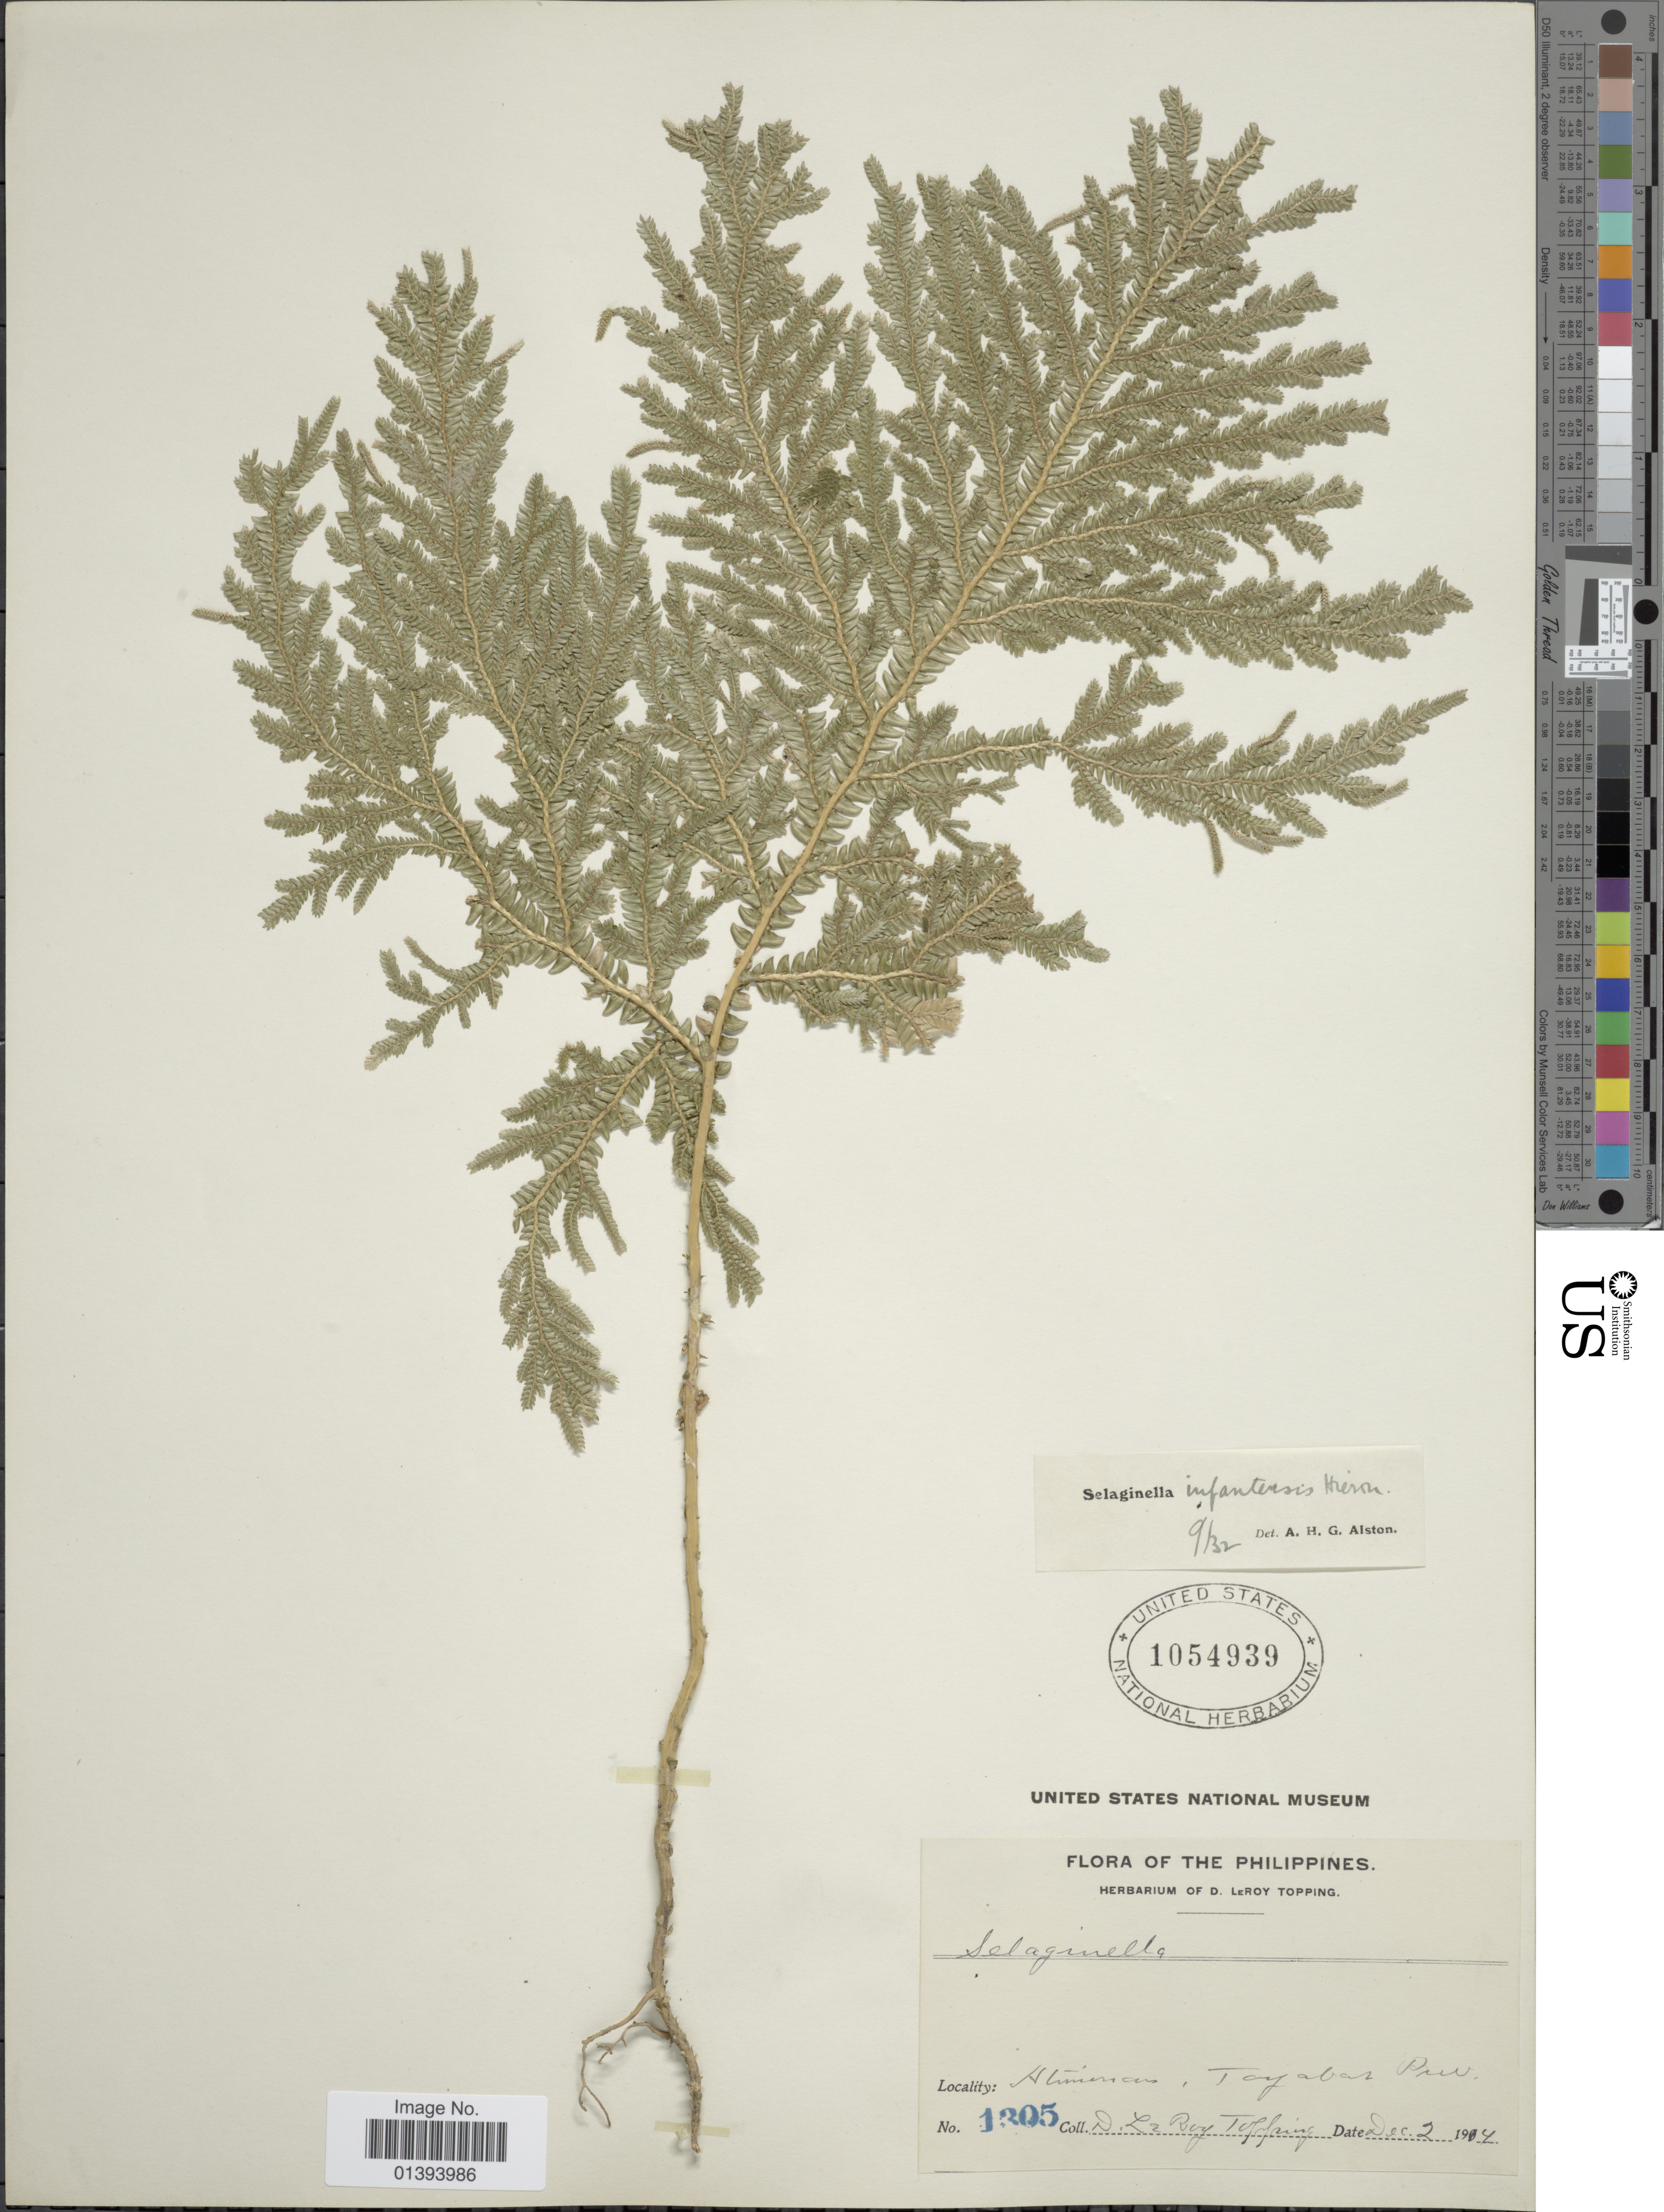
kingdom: Plantae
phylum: Tracheophyta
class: Lycopodiopsida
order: Selaginellales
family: Selaginellaceae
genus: Selaginella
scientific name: Selaginella halconensis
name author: Hieron.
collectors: D. L. Topping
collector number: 1305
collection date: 1904-12-02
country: Philippines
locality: Atimonan Tayabas prov.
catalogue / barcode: US 1054939